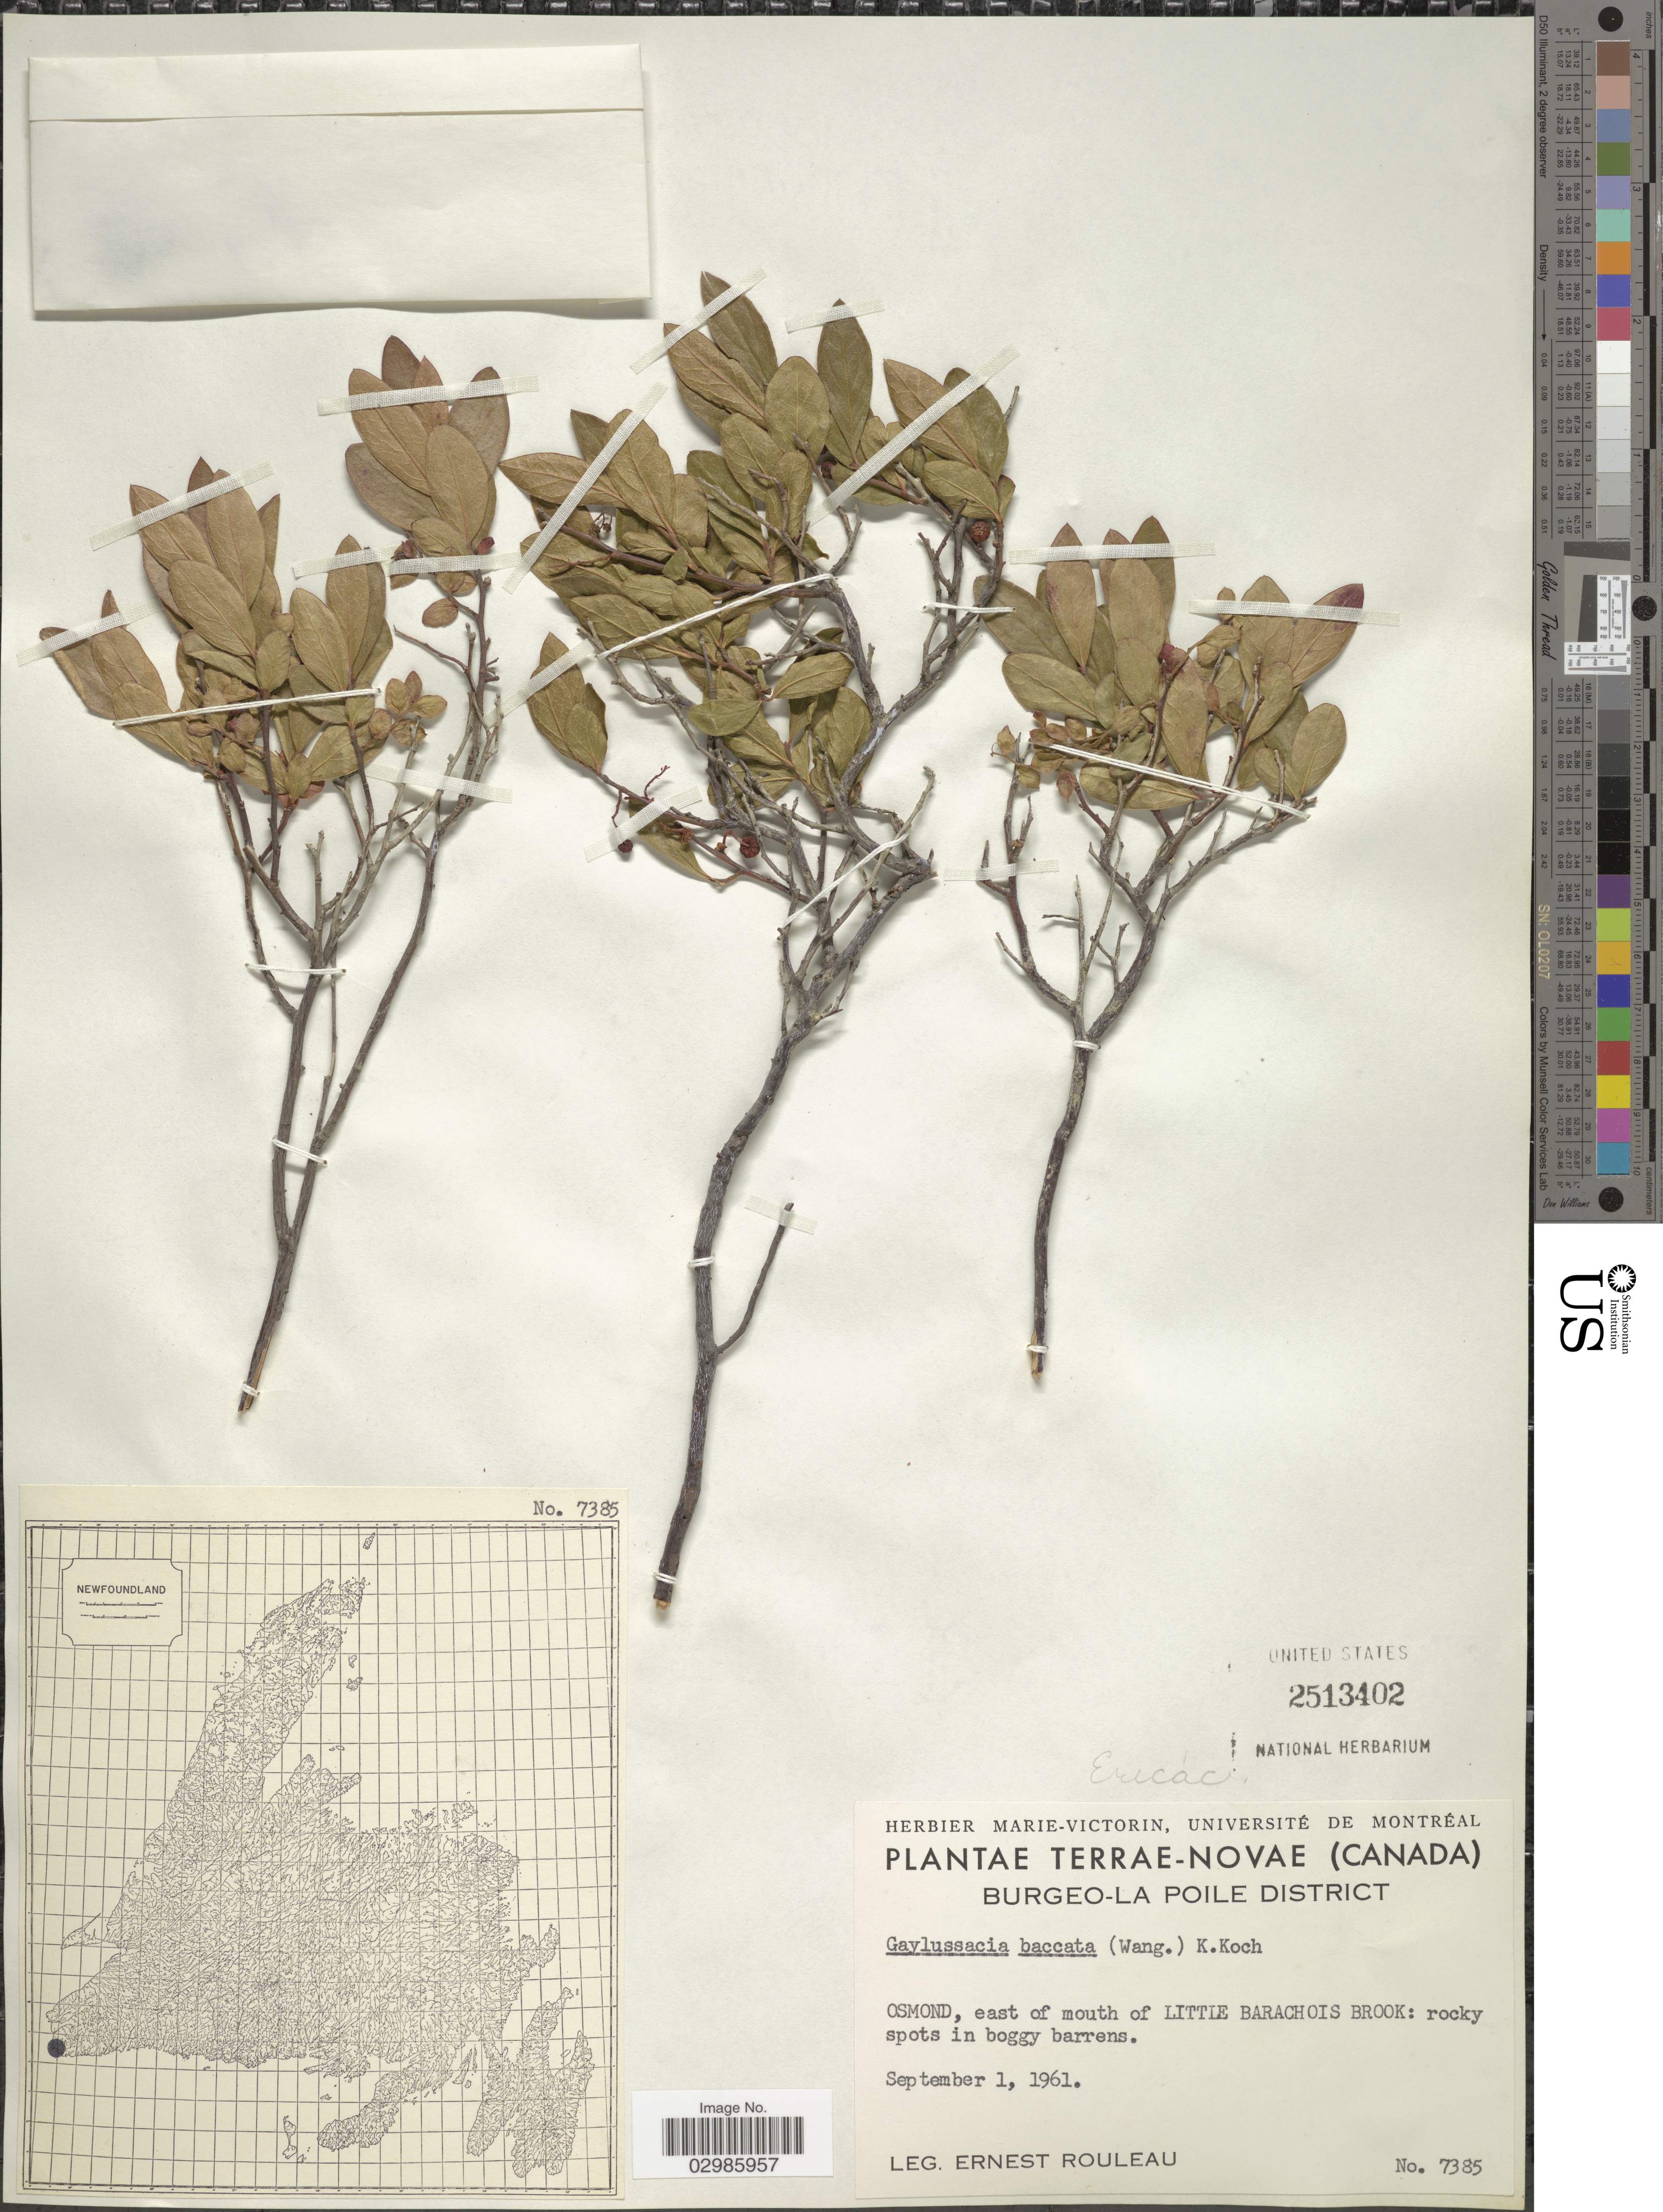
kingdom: Plantae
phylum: Tracheophyta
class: Magnoliopsida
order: Ericales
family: Ericaceae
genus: Gaylussacia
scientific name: Gaylussacia baccata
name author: (Wangenh.) K. Koch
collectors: J. Rouleau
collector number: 7385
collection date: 1961-09-01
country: Canada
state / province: Newfoundland and Labrador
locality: Terrae-Novae. Burgeo-La Poile District. Osmond, east of mouth of Little Barachois Brook.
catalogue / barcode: US 2513402